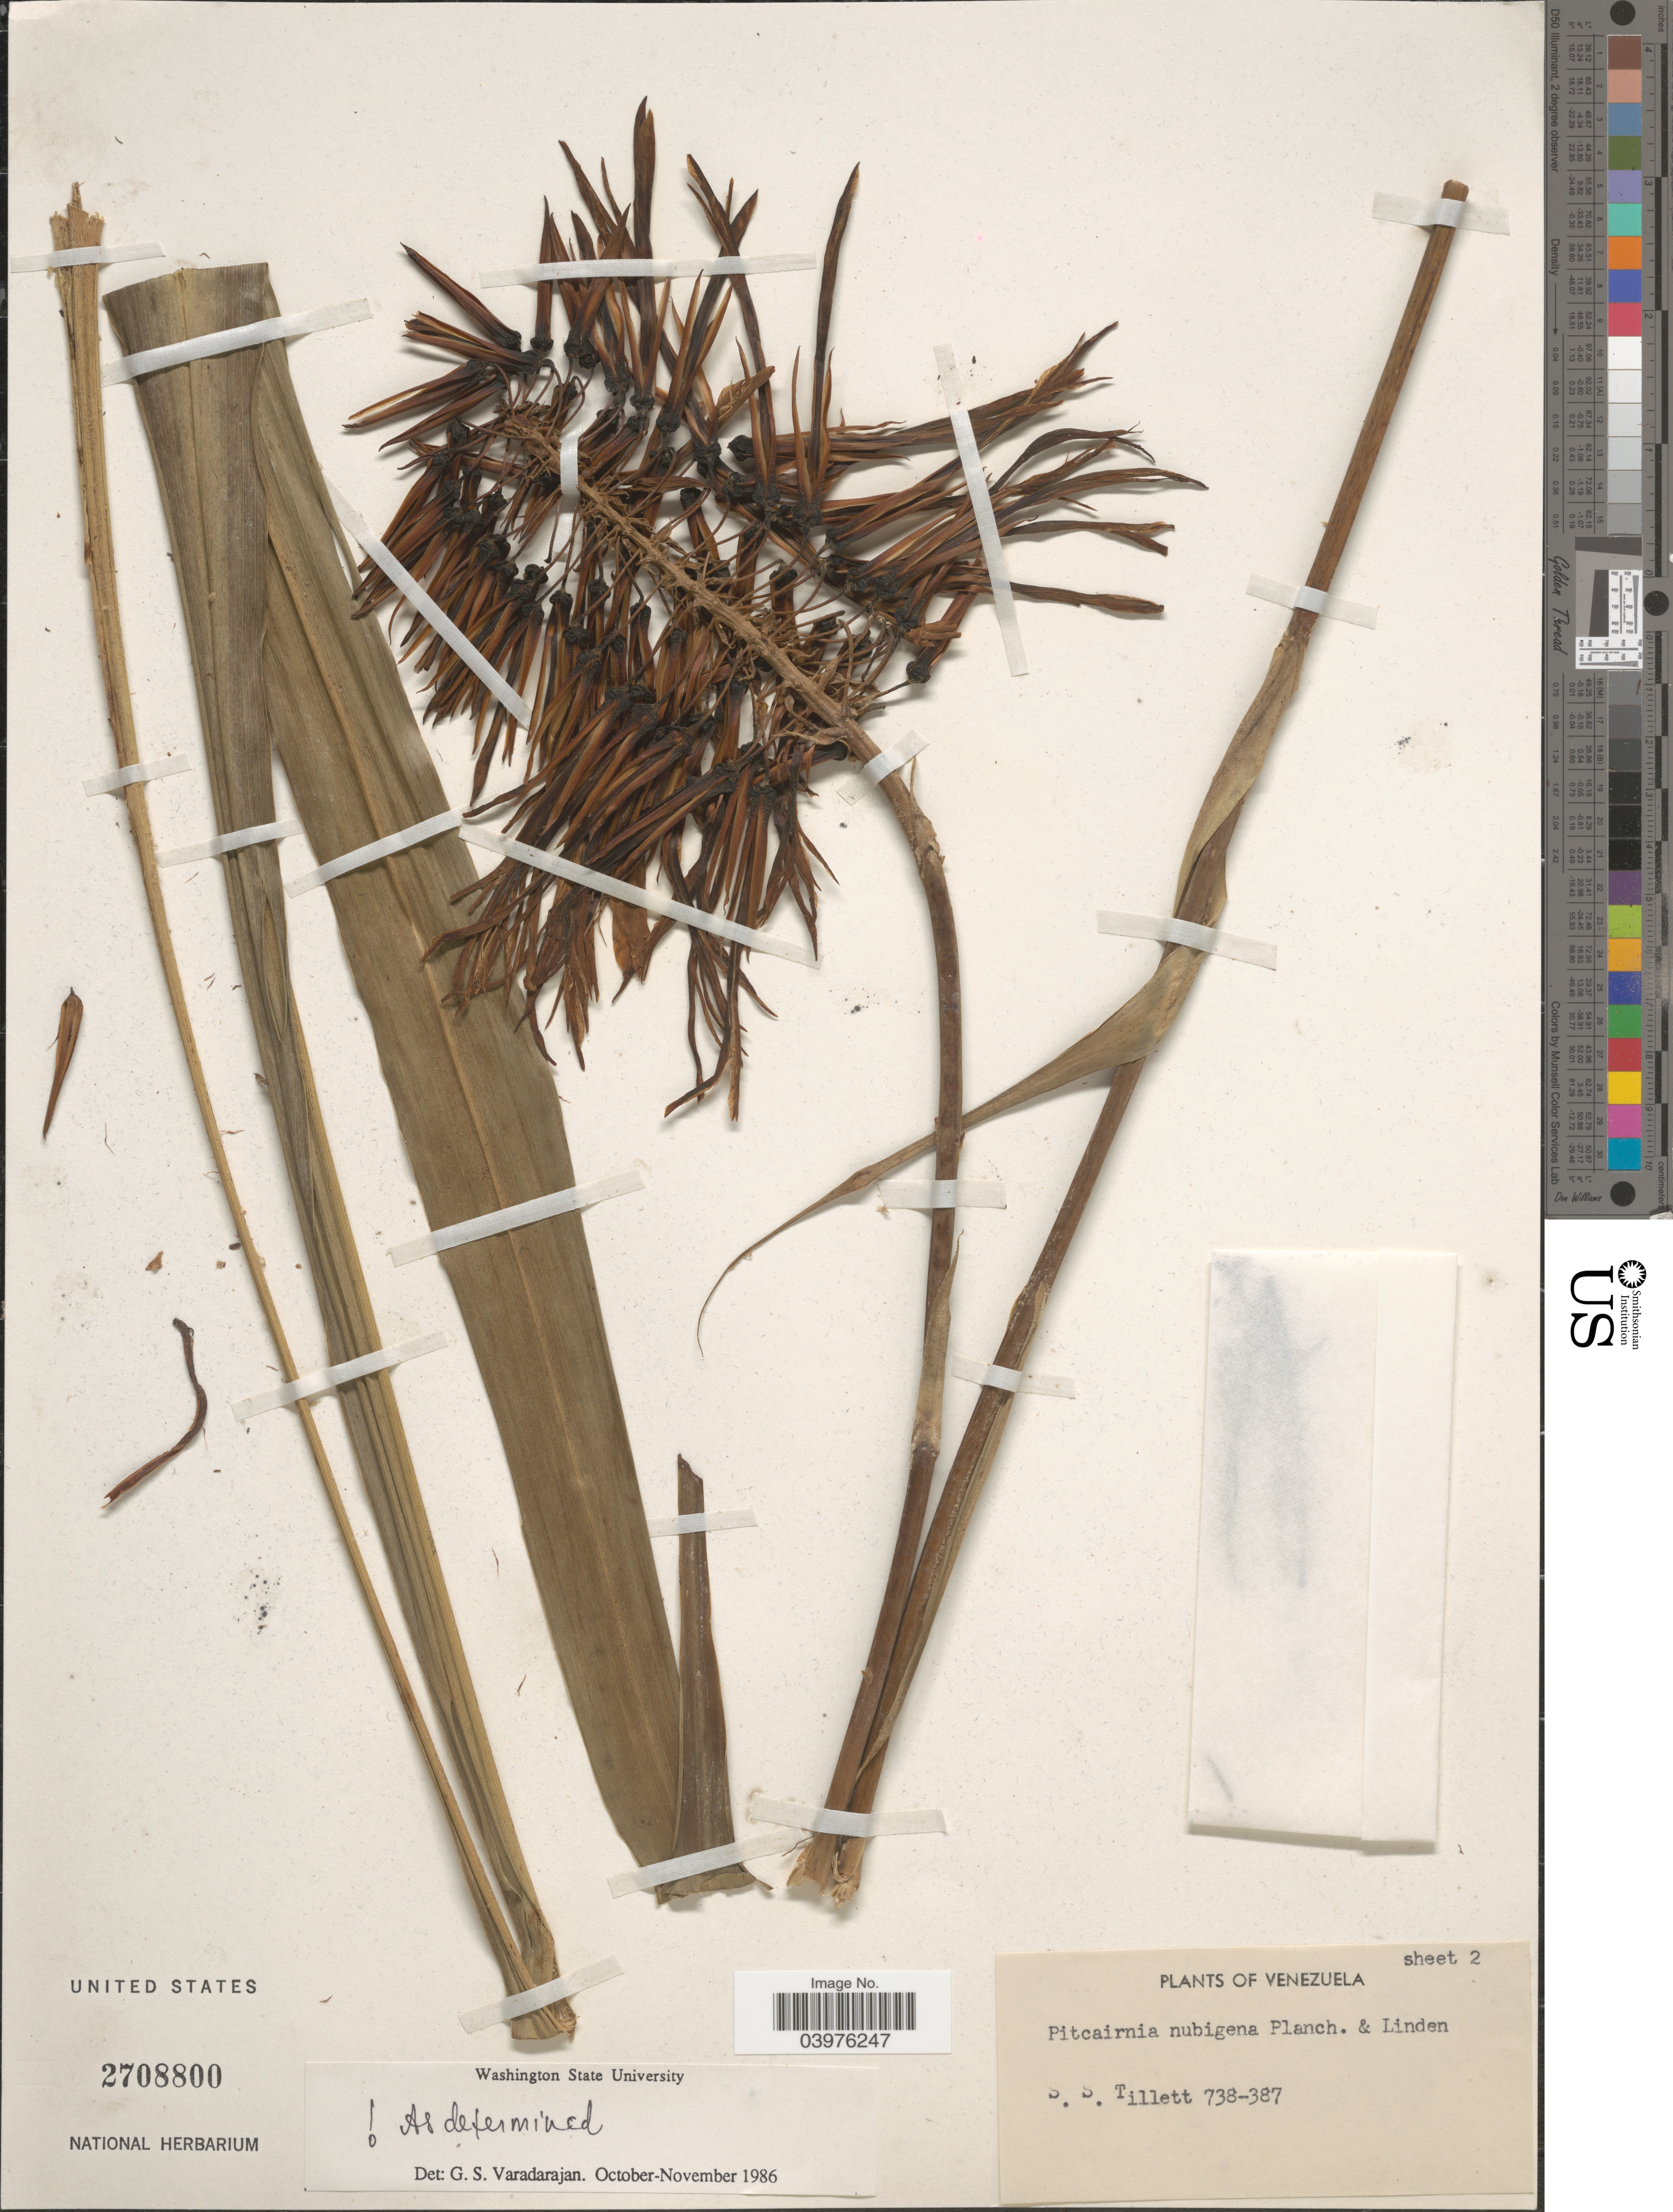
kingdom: Plantae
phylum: Tracheophyta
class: Liliopsida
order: Poales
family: Bromeliaceae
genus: Pitcairnia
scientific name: Pitcairnia nubigena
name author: Planch.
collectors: S. S. Tillett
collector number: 738-387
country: Venezuela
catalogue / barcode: US 2708800